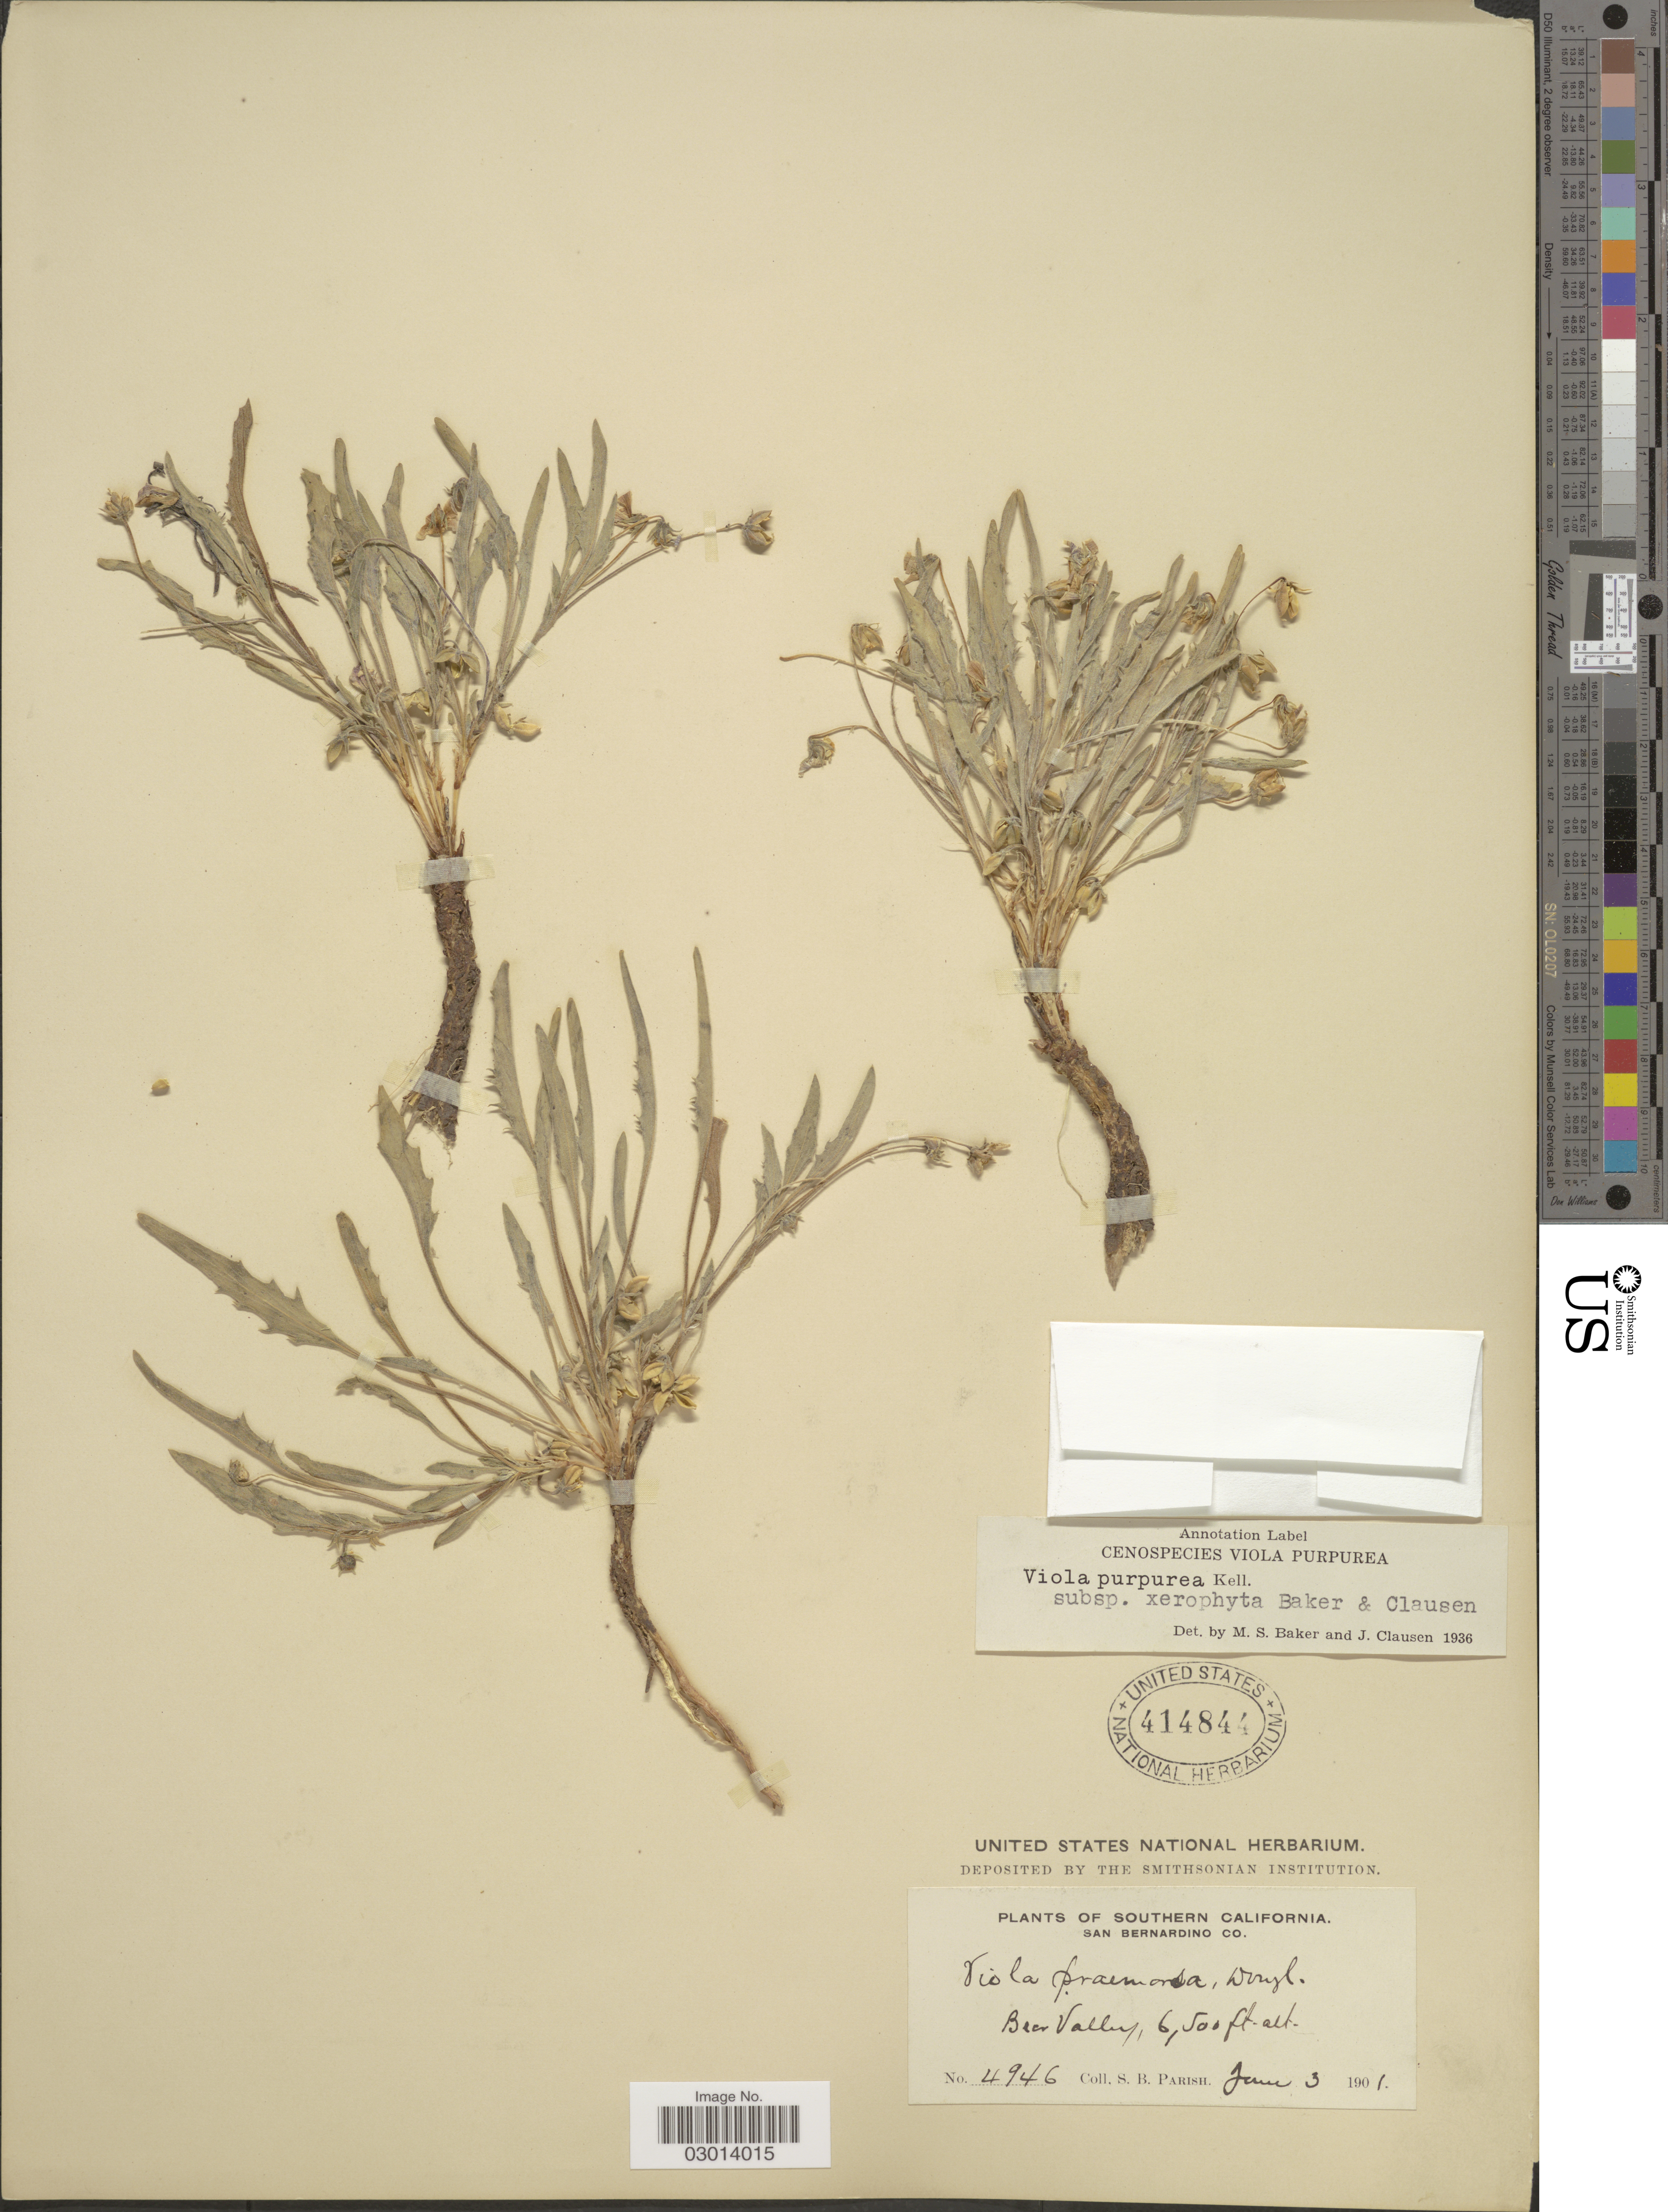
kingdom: Plantae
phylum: Tracheophyta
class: Magnoliopsida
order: Malpighiales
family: Violaceae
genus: Viola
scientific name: Viola purpurea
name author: Kellogg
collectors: S. B. Parish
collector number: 4946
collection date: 1901-06-03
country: United States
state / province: California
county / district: San Bernardino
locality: Southern California. San Bernardino Co. Bear Valley.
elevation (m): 1981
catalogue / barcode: US 414844